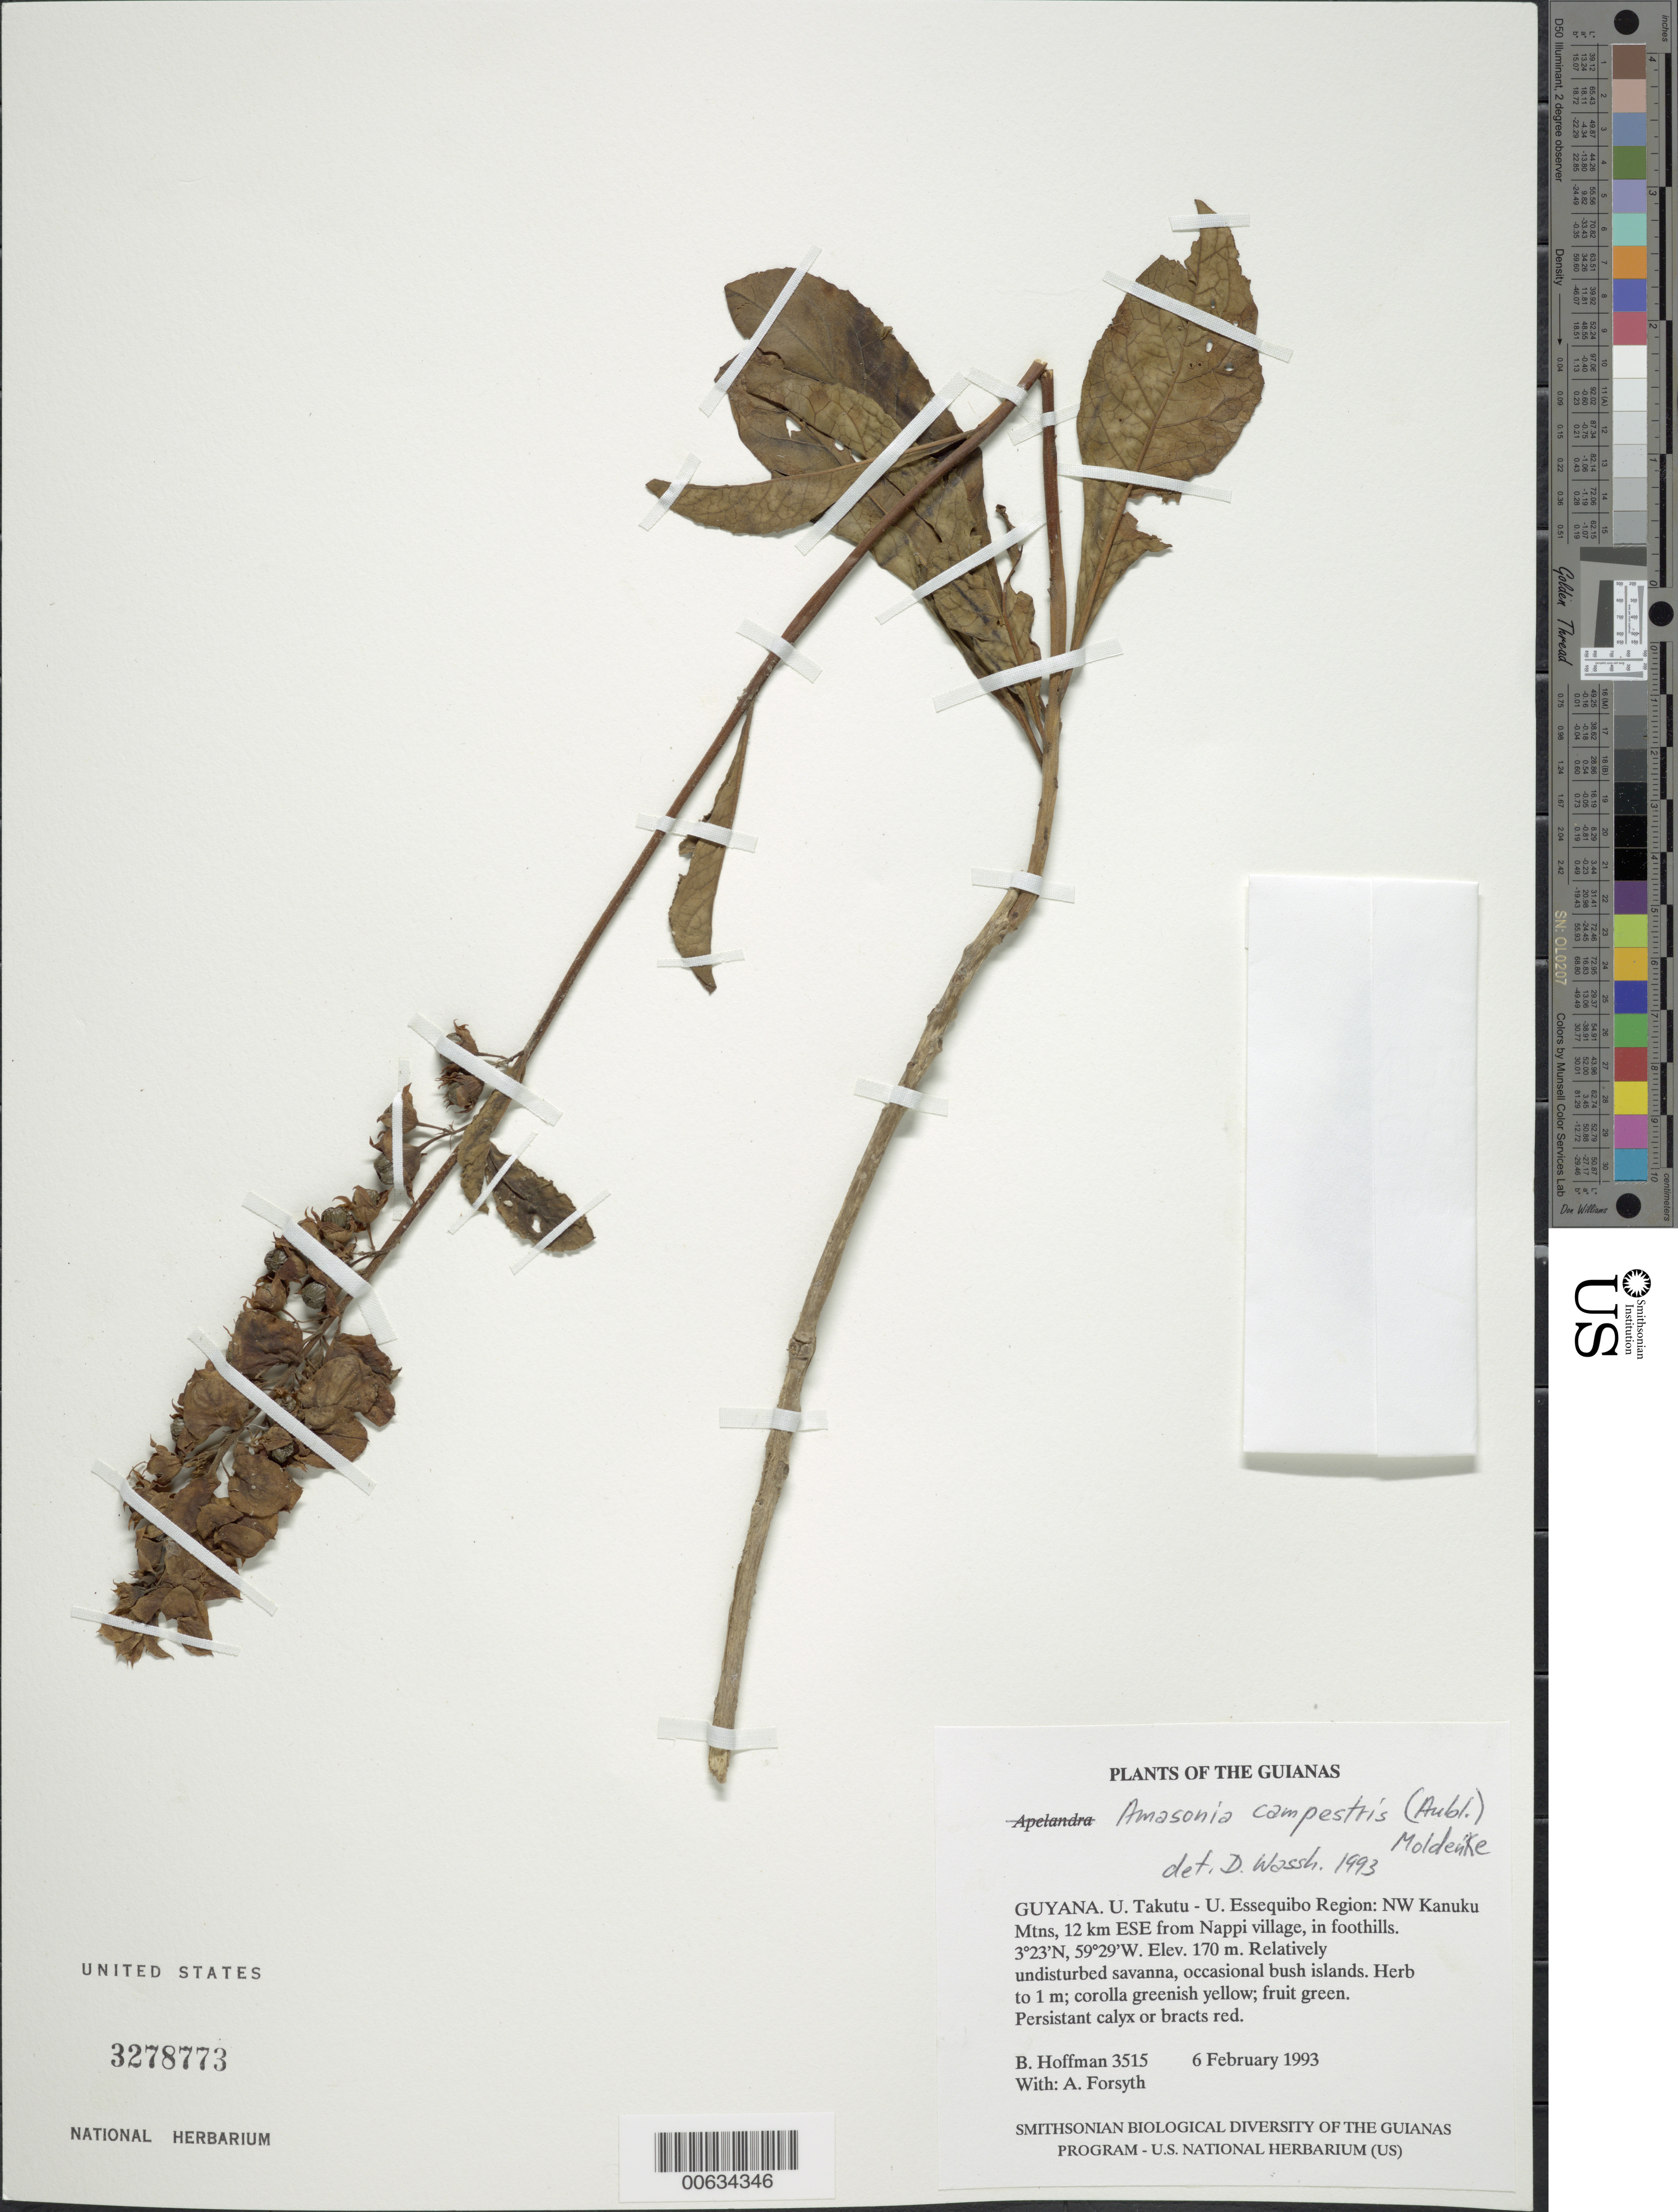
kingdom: Plantae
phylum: Tracheophyta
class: Magnoliopsida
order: Lamiales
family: Lamiaceae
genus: Amasonia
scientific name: Amasonia campestris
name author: (Aubl.) Moldenke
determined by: Wasshausen, Dieter C., (BOT), Smithsonian Institution - National Museum of Natural History (UNITED STATES)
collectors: B. Hoffman & A. Forsyth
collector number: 3515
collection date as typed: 6 February 1993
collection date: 1993-02-06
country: Guyana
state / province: U. Takutu-U. Essequibo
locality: NW Kanuku Mountains, 12 km ESE from Nappi village, in foothills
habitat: Relatively undisturbed savanna, occasional bush islands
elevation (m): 170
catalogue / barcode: US 3278773